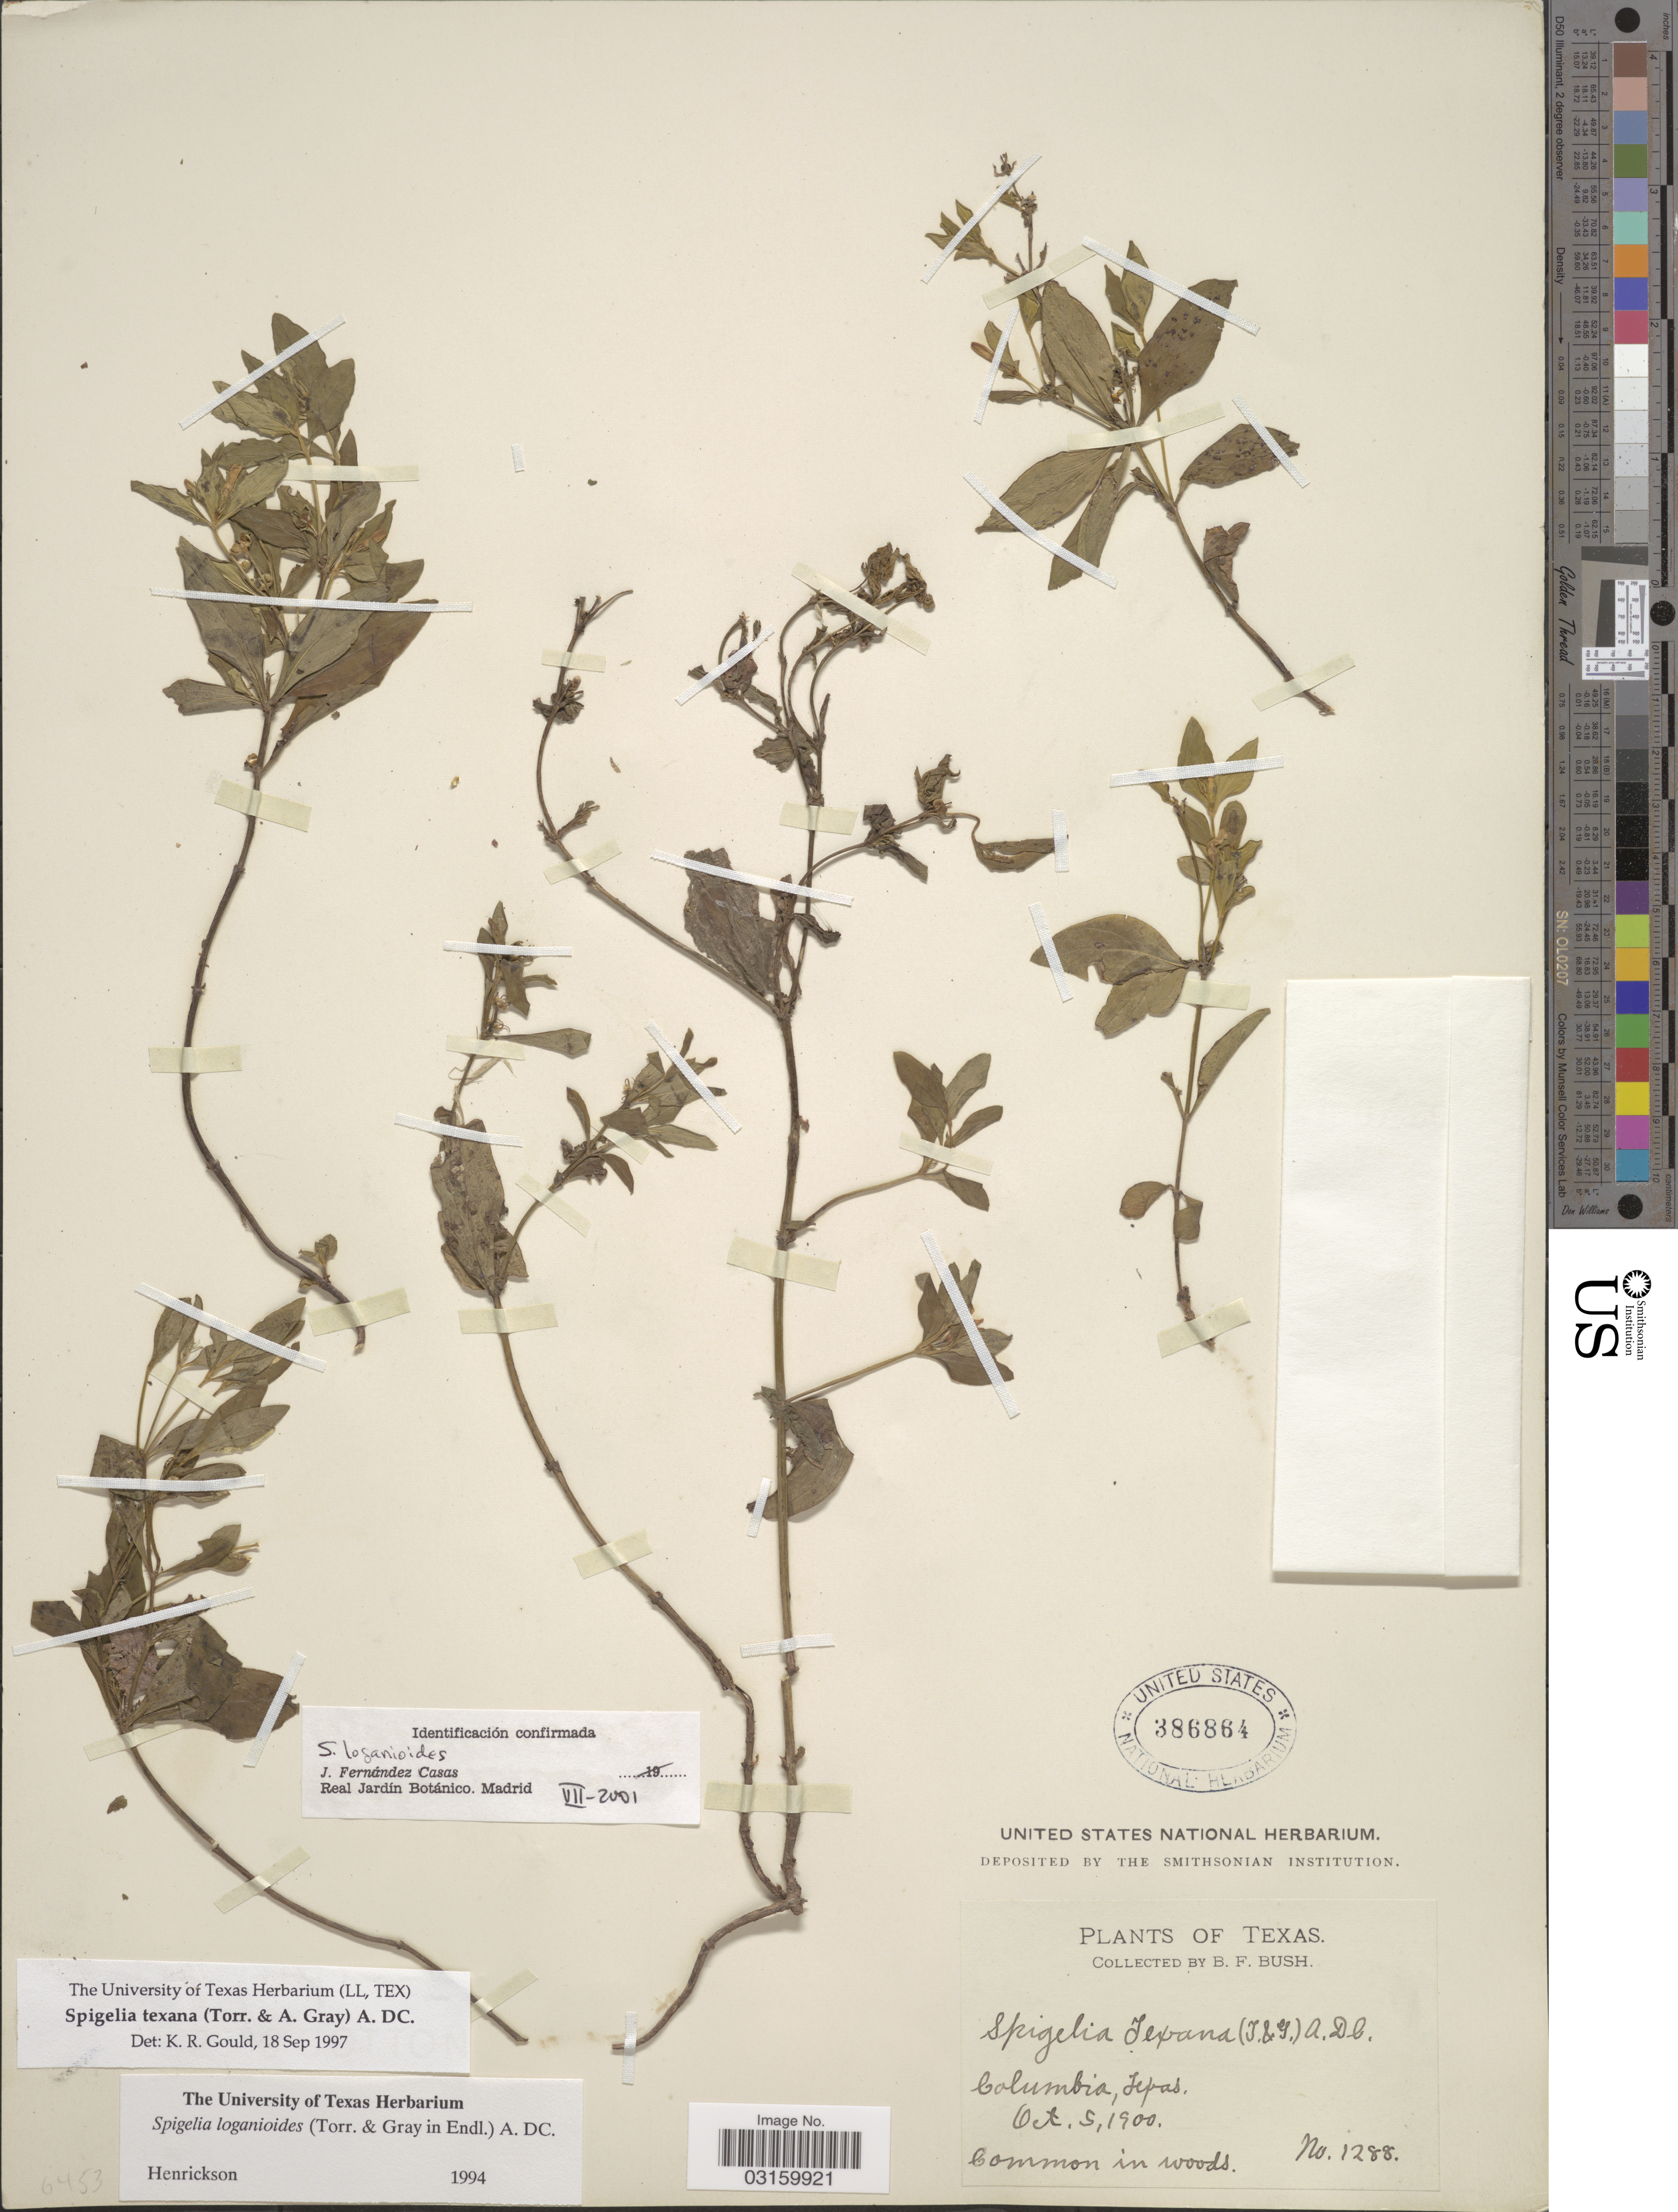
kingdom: Plantae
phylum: Tracheophyta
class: Magnoliopsida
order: Gentianales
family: Loganiaceae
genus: Spigelia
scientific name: Spigelia texana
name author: (Torr. & A. Gray) A. DC.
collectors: B. F. Bush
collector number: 1288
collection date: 1900-10-05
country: United States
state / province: Texas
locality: Columbia.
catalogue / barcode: US 386864